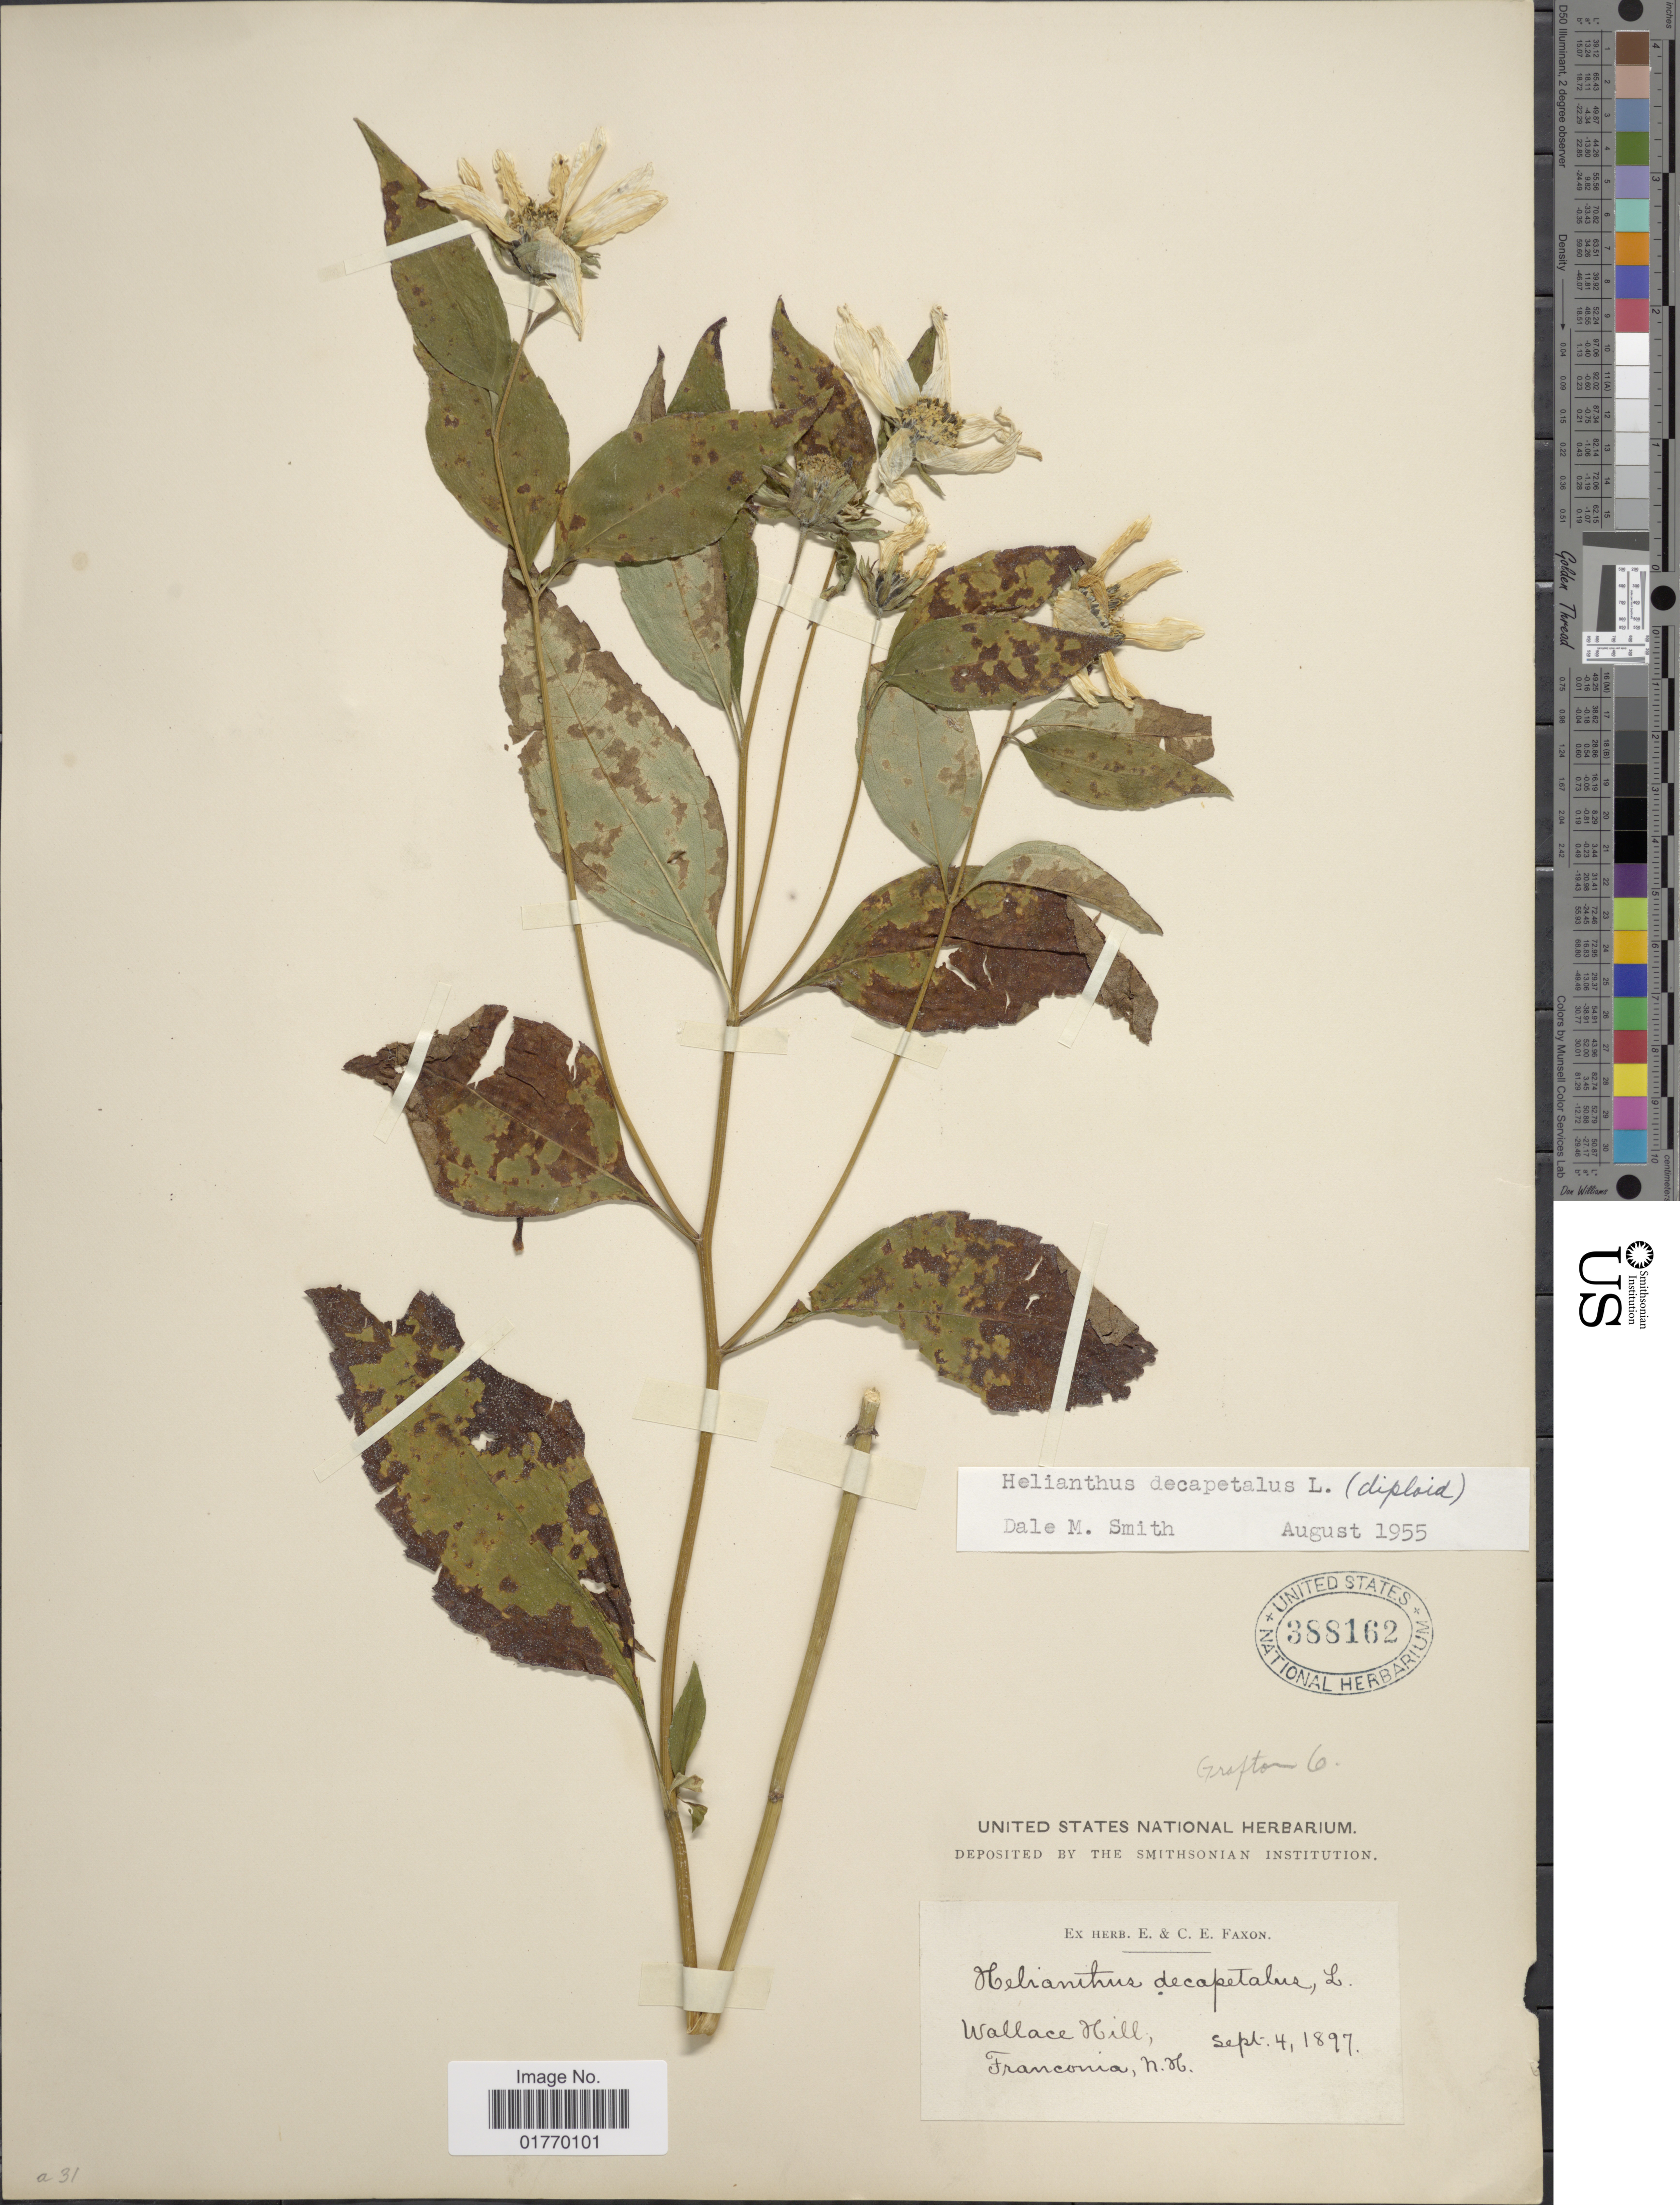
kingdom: Plantae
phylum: Tracheophyta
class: Magnoliopsida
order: Asterales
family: Asteraceae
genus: Helianthus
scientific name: Helianthus decapetalus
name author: L.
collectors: ex herb. E. & C.E. Faxon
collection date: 1897-09-04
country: United States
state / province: New Mexico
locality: Wallcae Hill, Franconia, N. M.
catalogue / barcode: US 388162